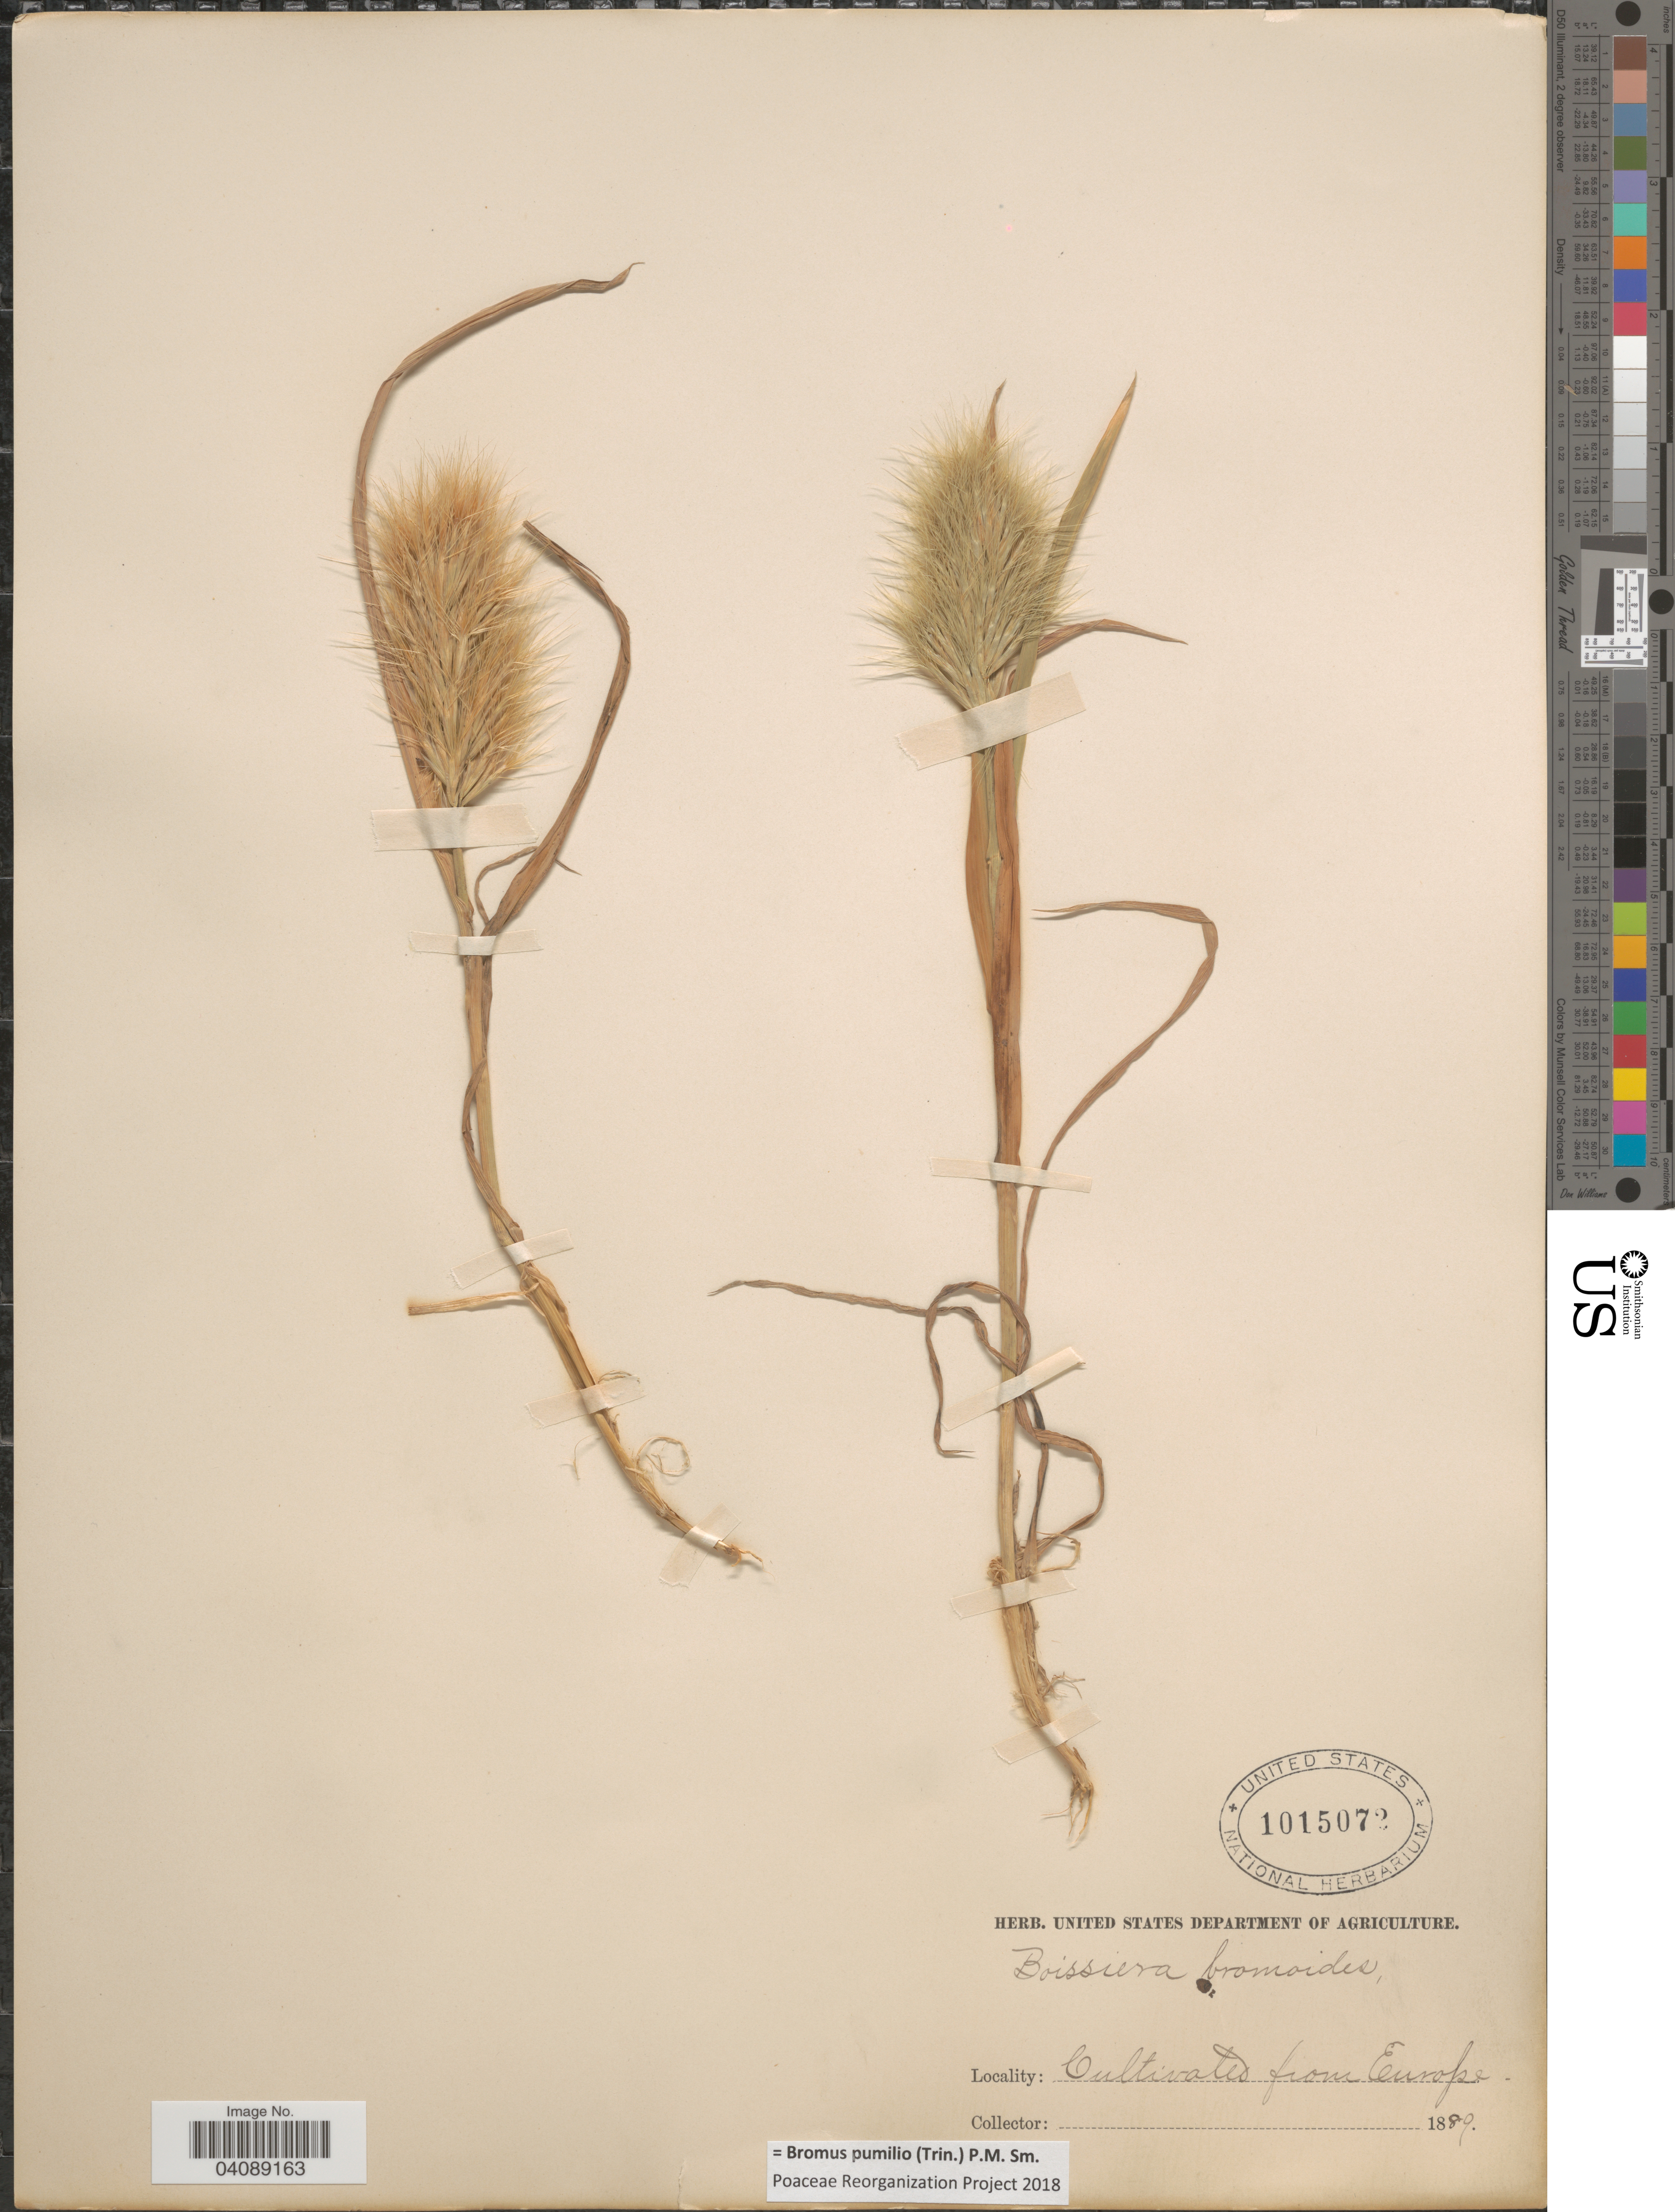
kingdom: Plantae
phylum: Tracheophyta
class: Liliopsida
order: Poales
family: Poaceae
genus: Bromus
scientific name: Bromus pumilio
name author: (Trin.) P.M. Sm.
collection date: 1889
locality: Cultivated from Europe.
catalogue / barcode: US 1015072